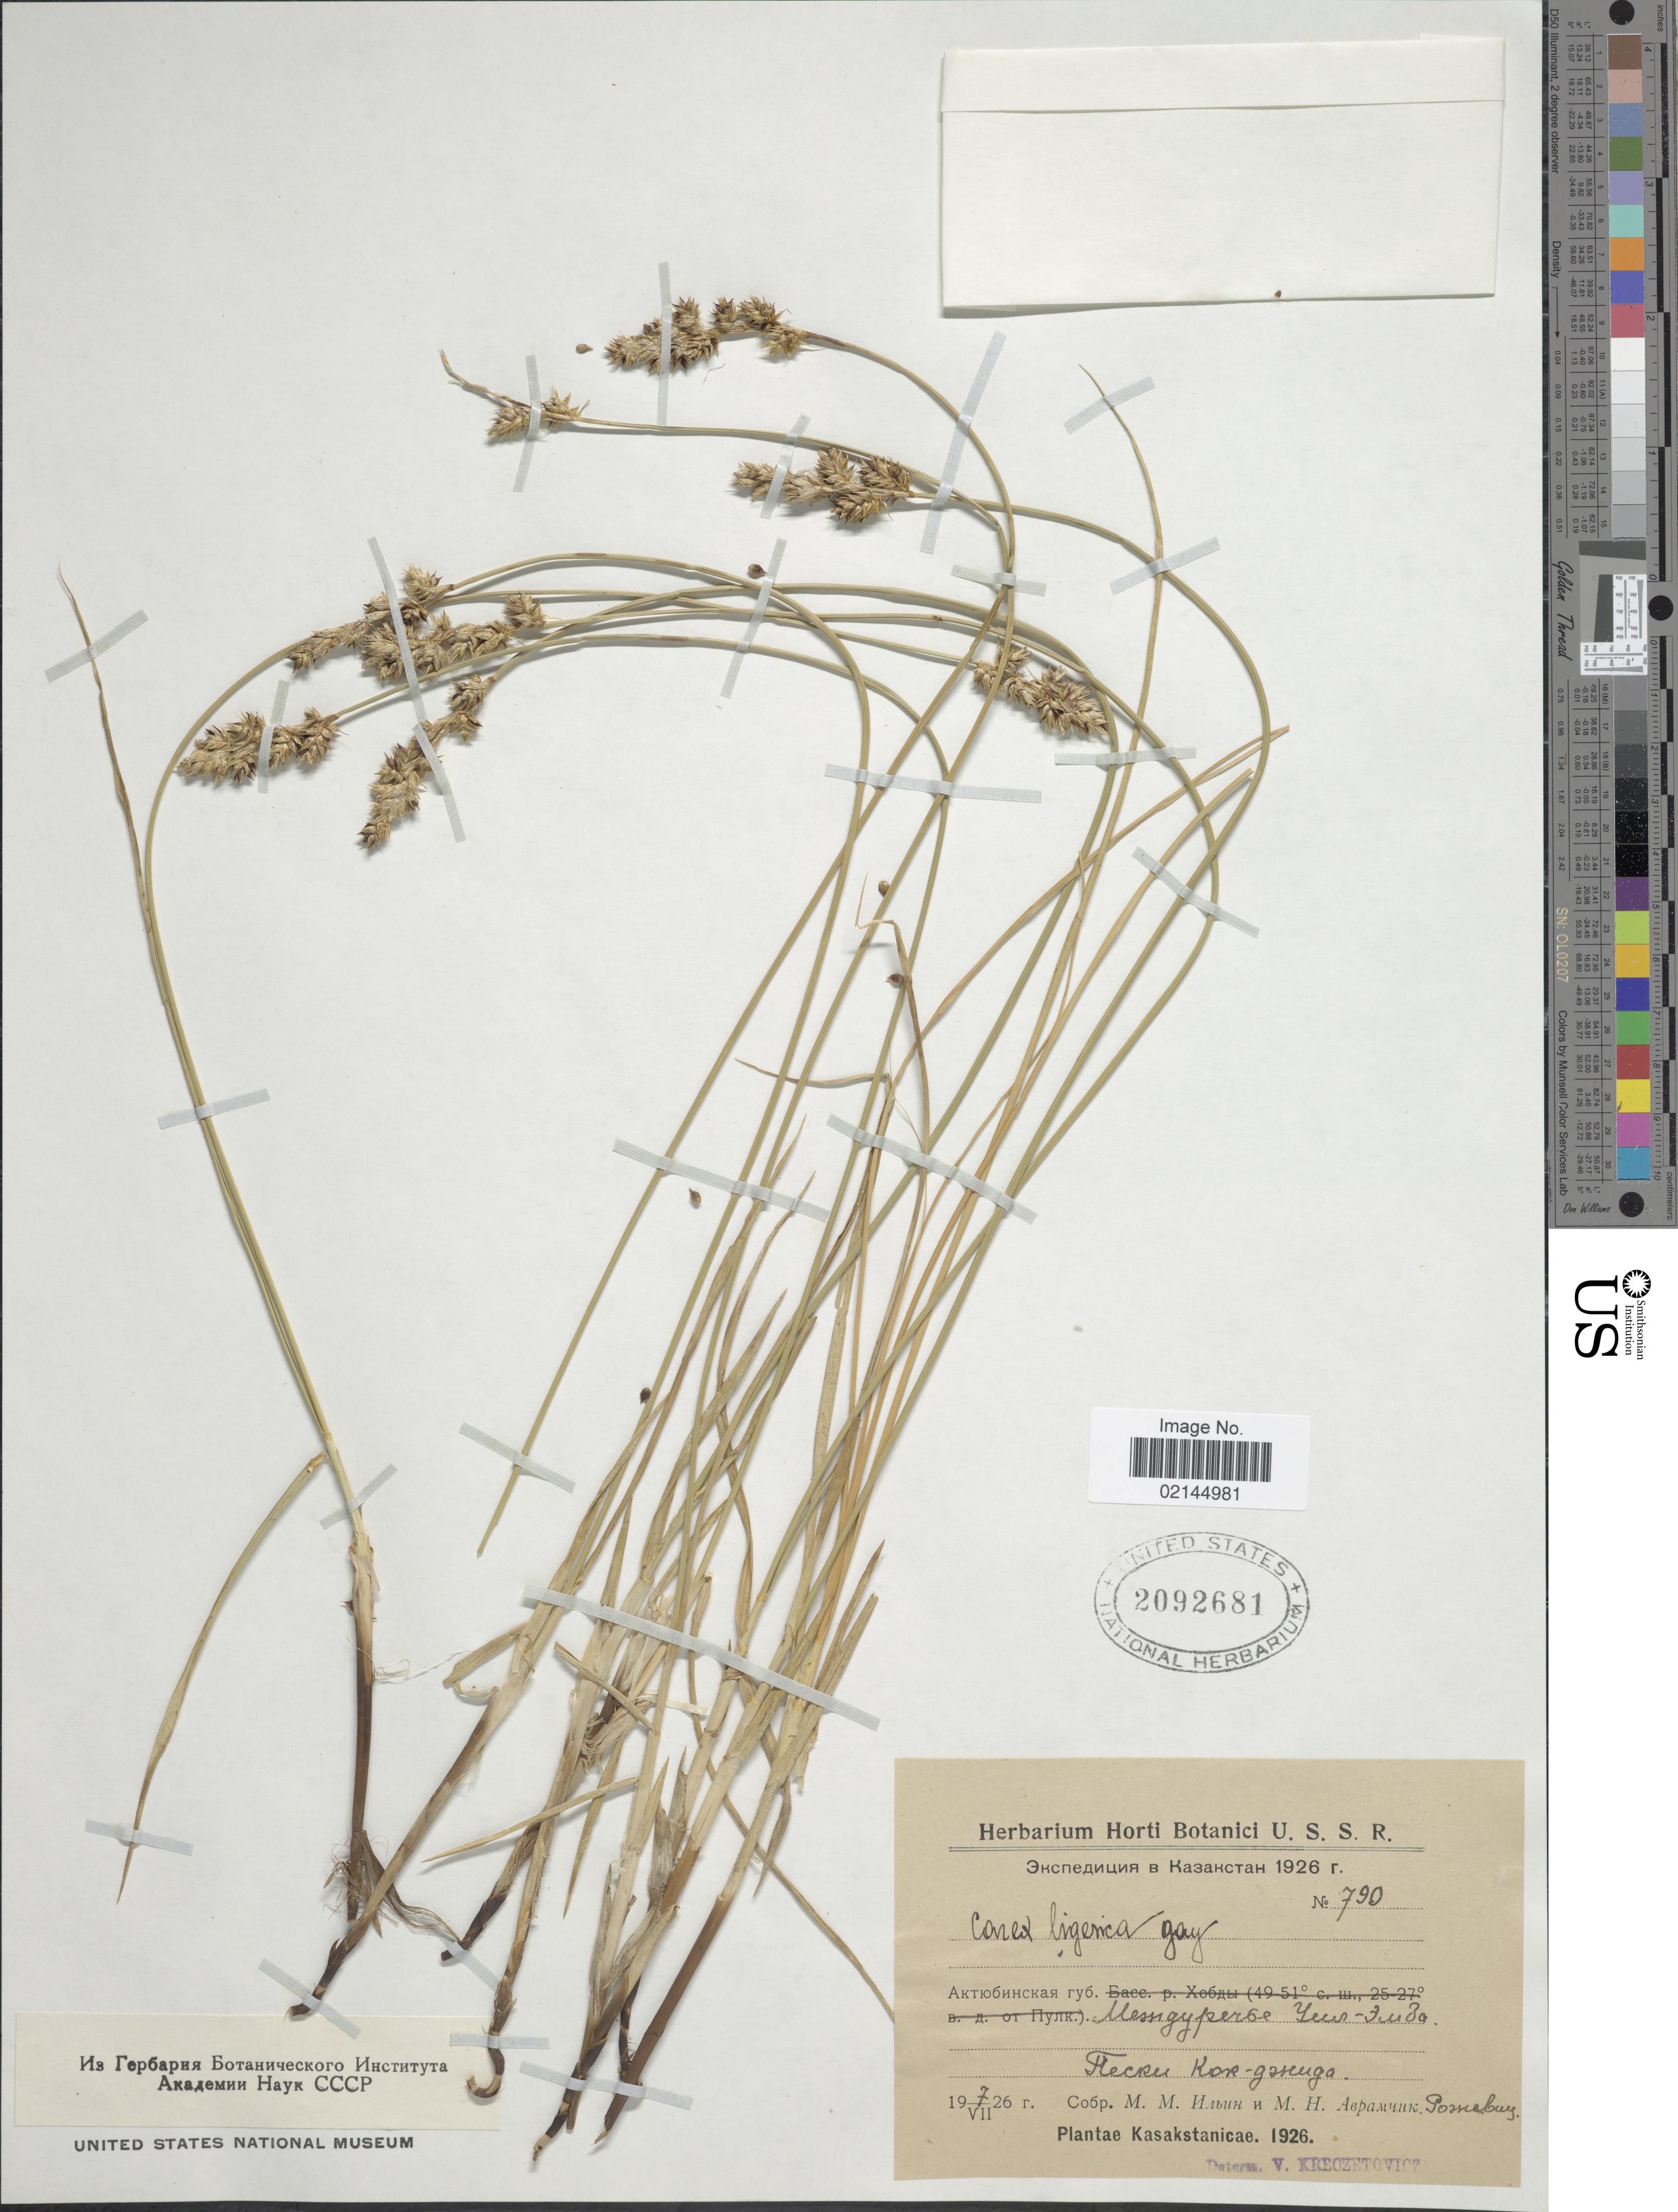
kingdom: Plantae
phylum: Tracheophyta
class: Liliopsida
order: Poales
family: Cyperaceae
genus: Carex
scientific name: Carex colchica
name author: J. Gay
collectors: M. Ilin, M. Avramchik & Rozhevits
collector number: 790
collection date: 1926-07-07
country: Kazakhstan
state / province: Aqtobe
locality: Between rivers Uil and Emba, Kokzhide sand area.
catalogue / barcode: US 2092681